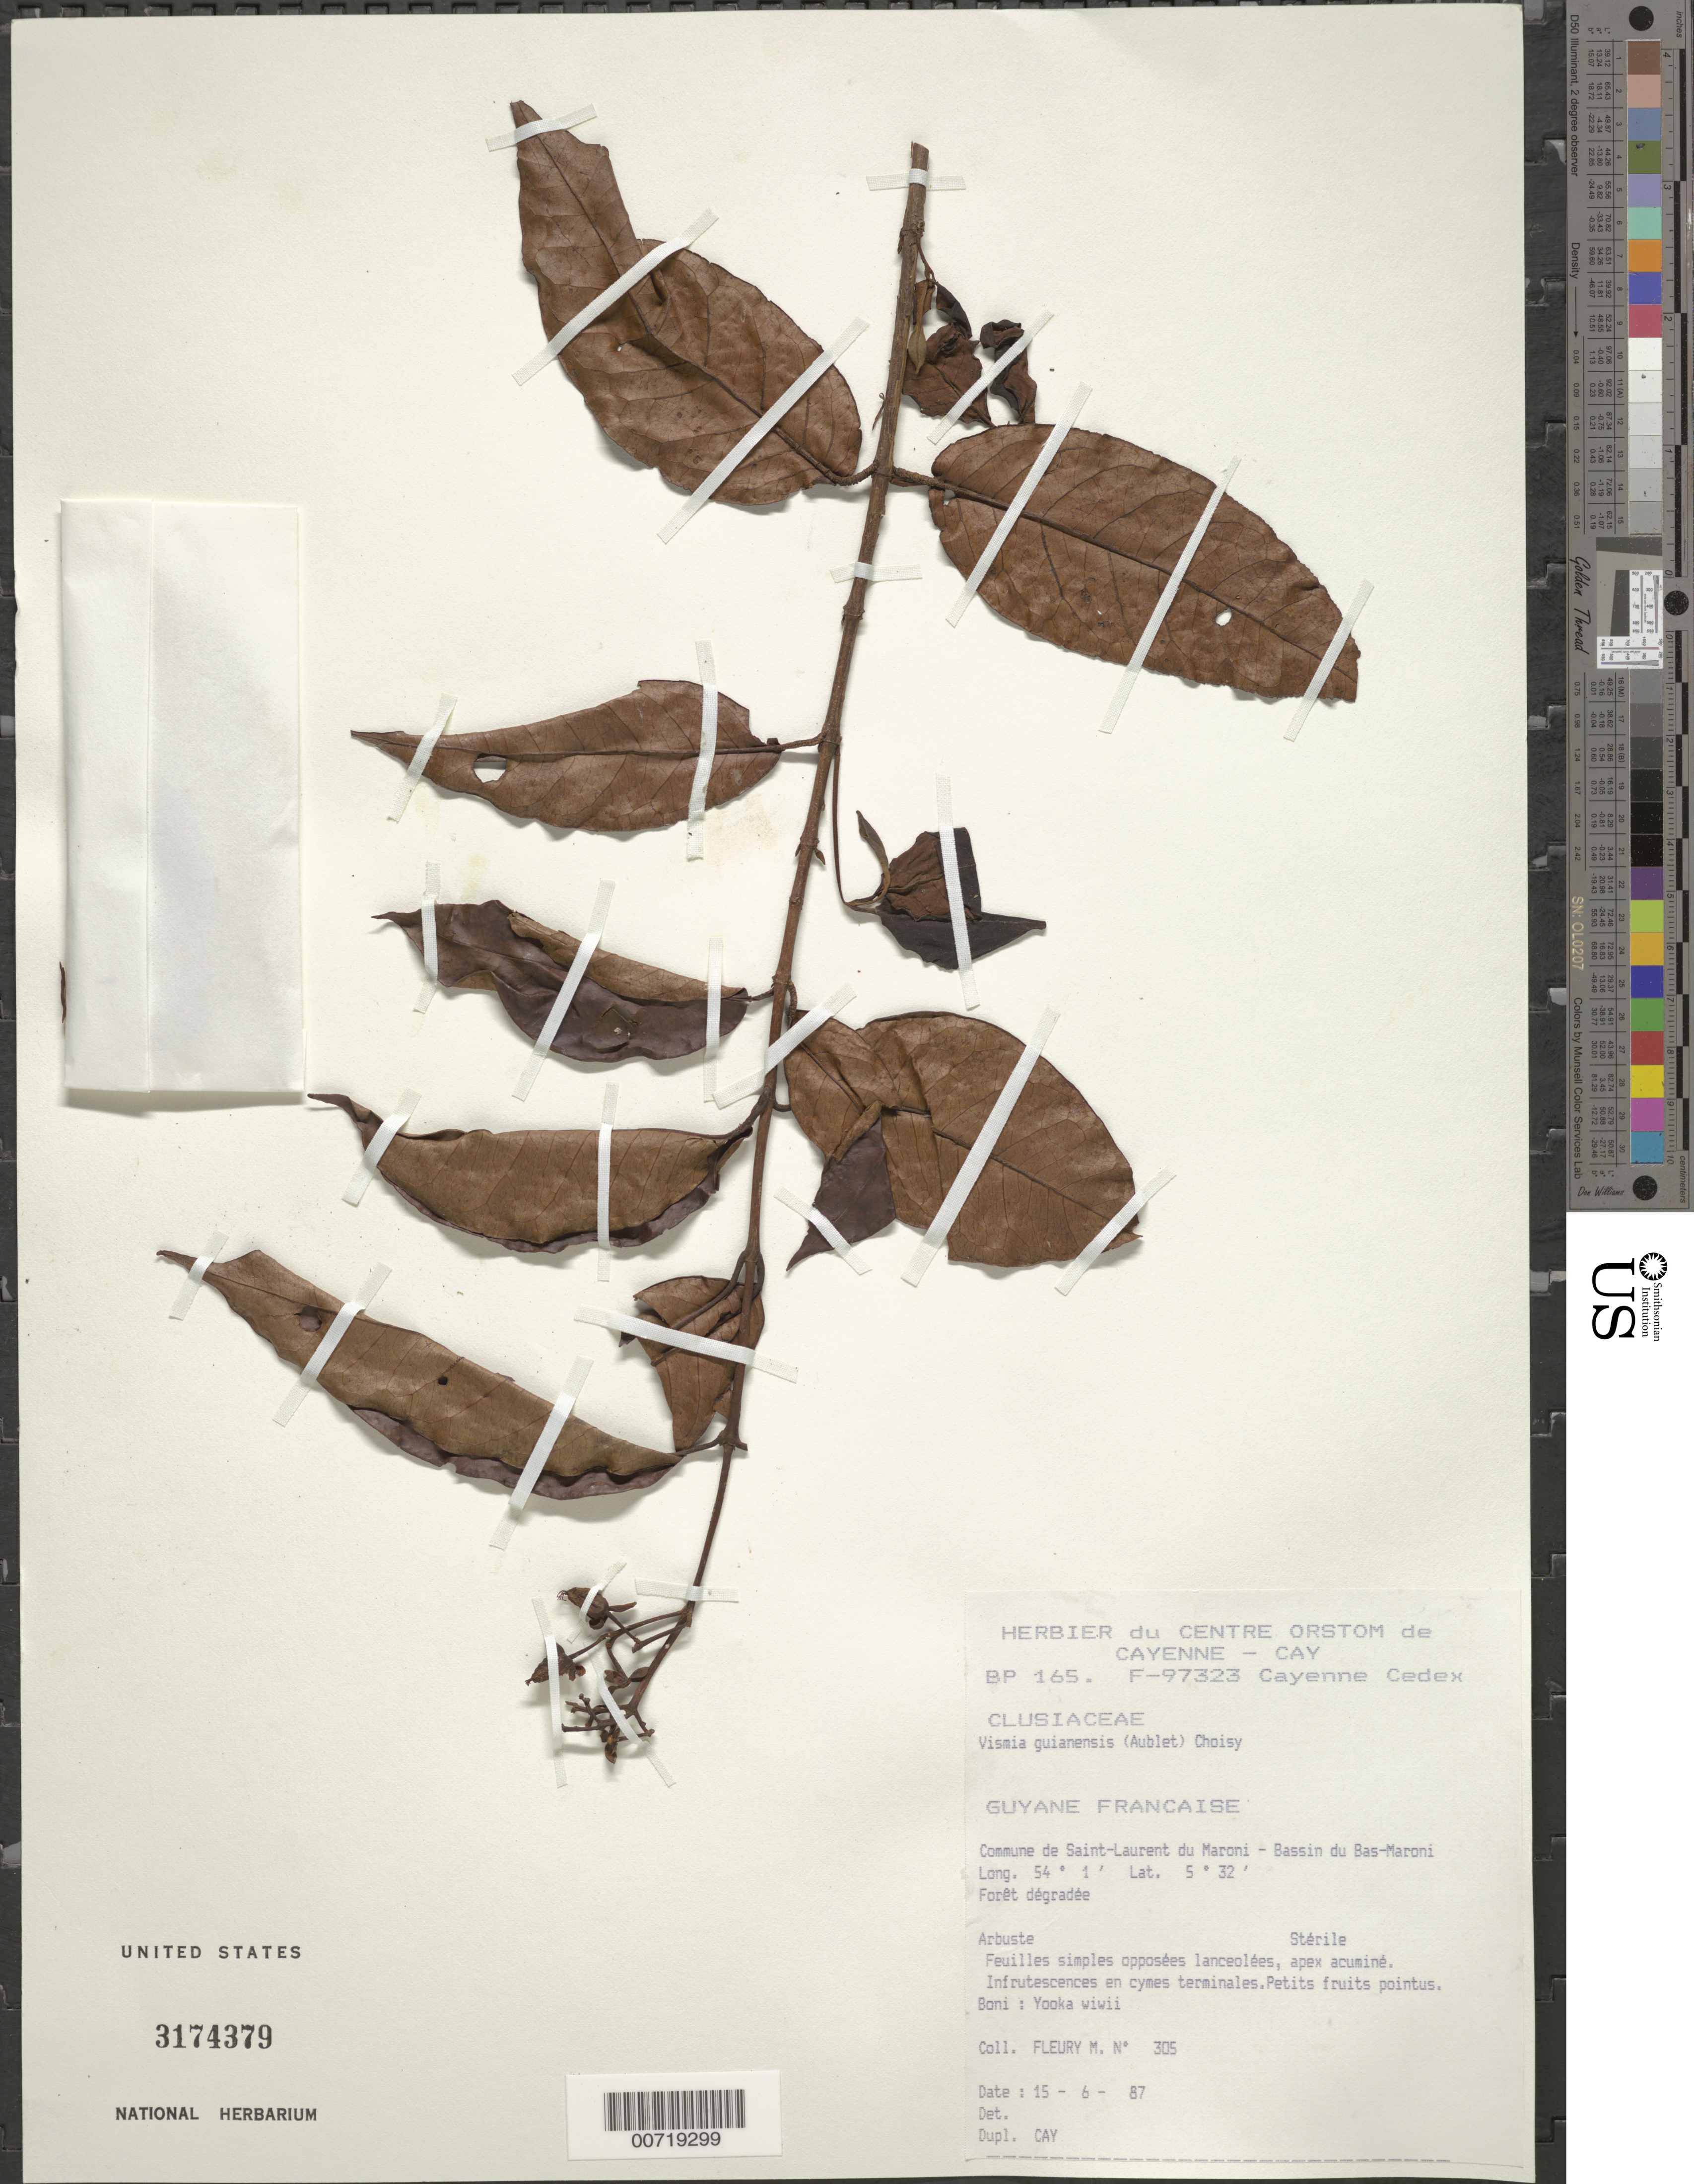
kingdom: Plantae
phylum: Tracheophyta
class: Magnoliopsida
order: Malpighiales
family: Hypericaceae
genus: Vismia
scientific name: Vismia guianensis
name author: (Aubl.) Pers.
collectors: M. Fleury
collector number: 305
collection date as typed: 15-Jun-87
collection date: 1987-06-15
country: French Guiana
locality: Commune de Saint Laurent du Maroni, Bassin du Bas Maroni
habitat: Disturbed forest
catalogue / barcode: US 3174379